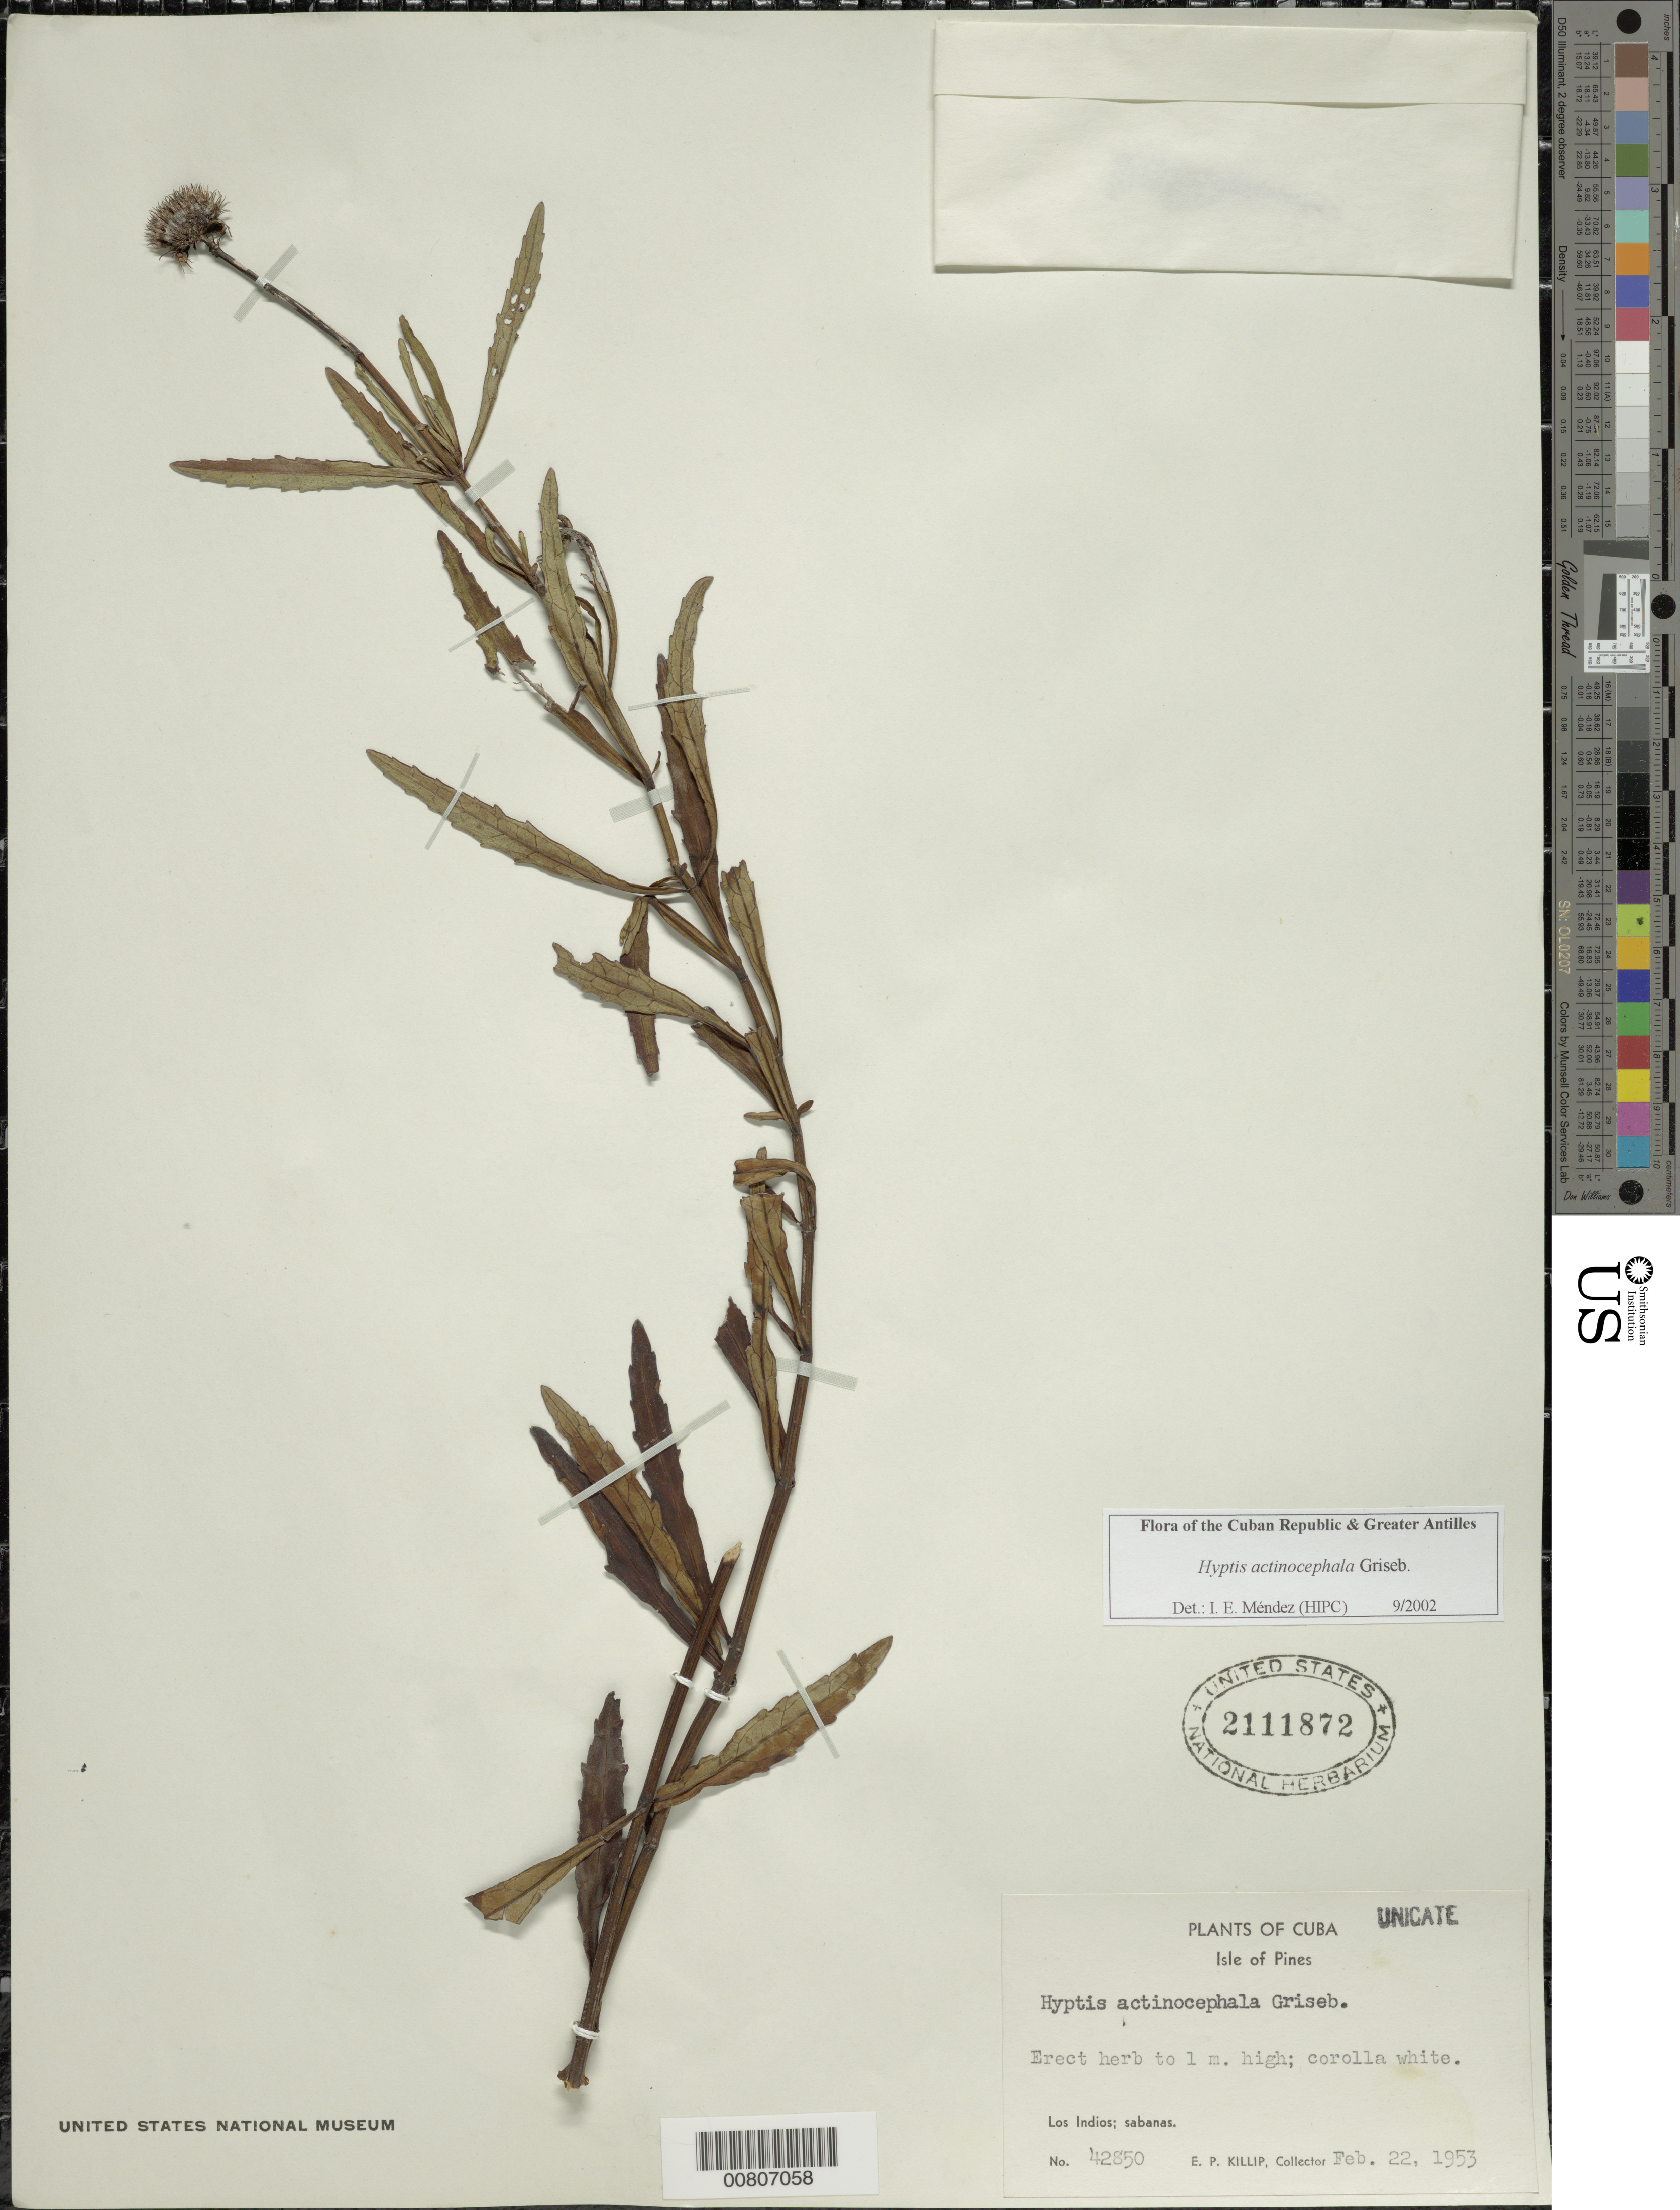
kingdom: Plantae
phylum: Tracheophyta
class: Magnoliopsida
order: Lamiales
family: Lamiaceae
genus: Hyptis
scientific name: Hyptis actinocephala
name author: Griseb.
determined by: Méndez, Isidro E., (HIPC)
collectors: E. P. Killip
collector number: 42850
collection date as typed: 22 Feb 1953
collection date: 1953-02-22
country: Cuba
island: Isla de la Juventud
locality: Isle of Pines, Los Indios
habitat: Savanna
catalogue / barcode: US 2111872